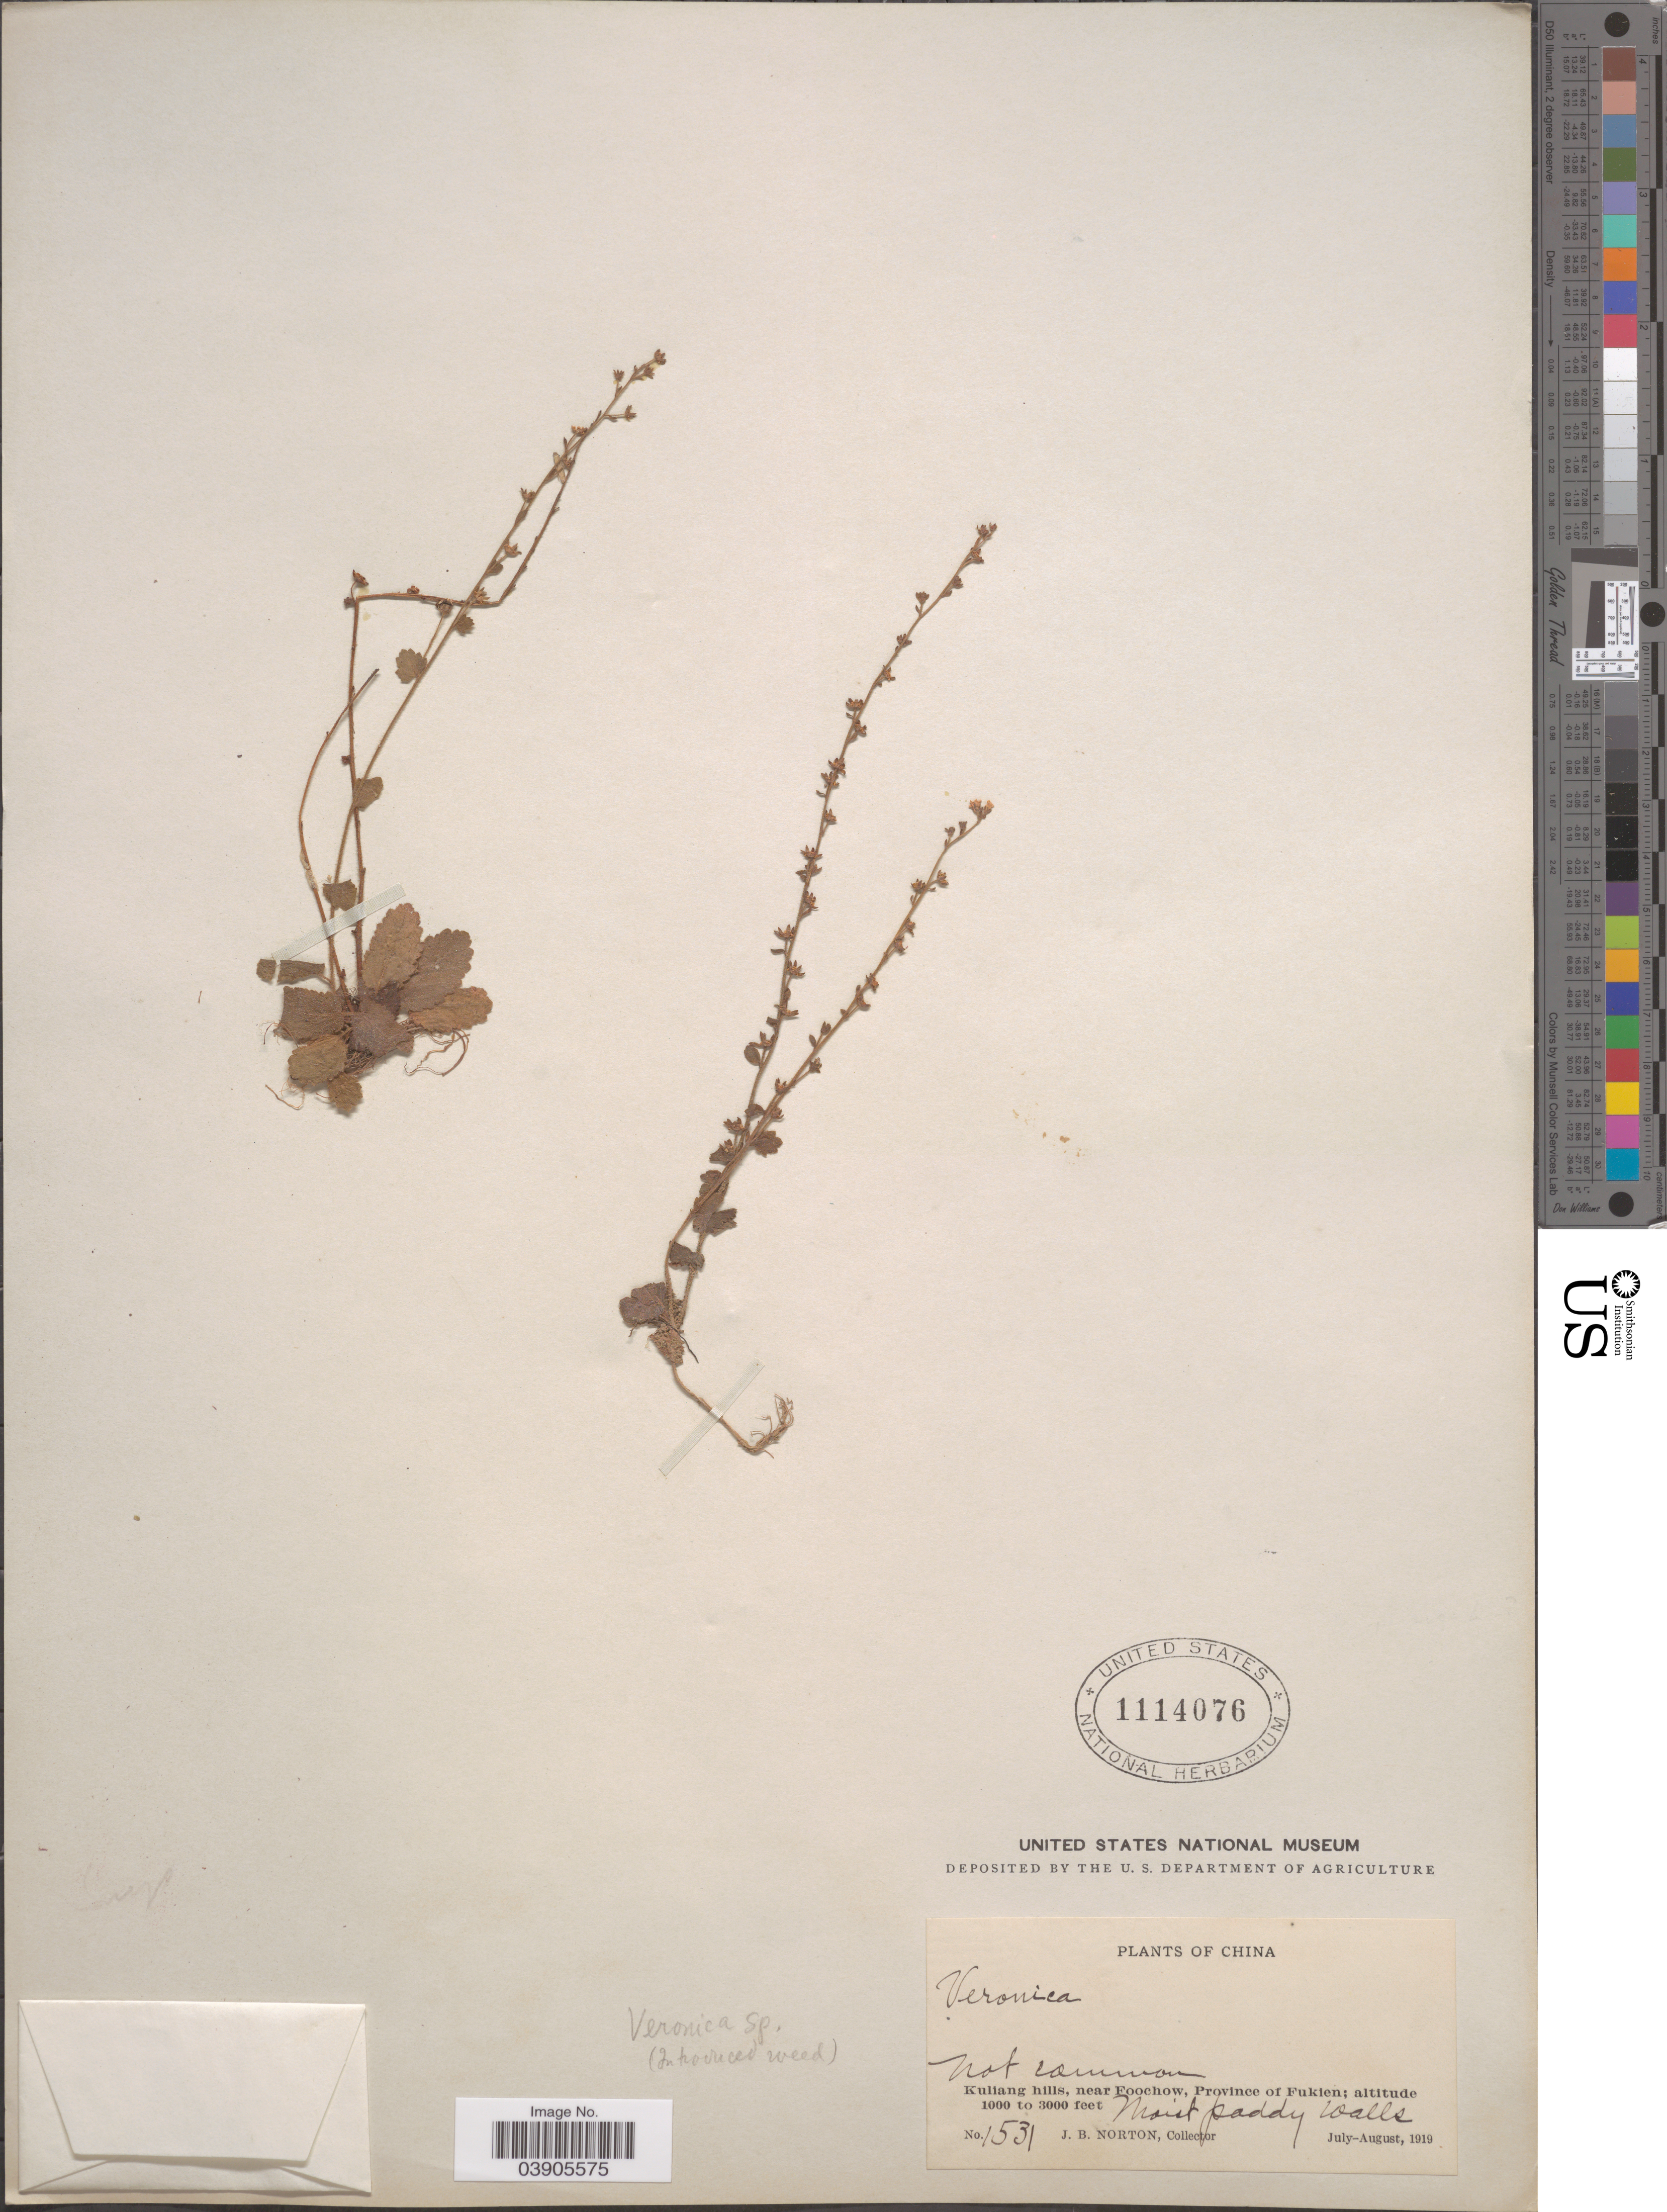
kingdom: Plantae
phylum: Tracheophyta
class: Magnoliopsida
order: Lamiales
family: Plantaginaceae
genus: Veronica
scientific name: Veronica sp.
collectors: J. B. Norton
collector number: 1531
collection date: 1919-07/1919-08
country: China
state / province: Fujian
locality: Kuliang hills, near Foochow, Province of Fukien.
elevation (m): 305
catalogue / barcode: US 1114076